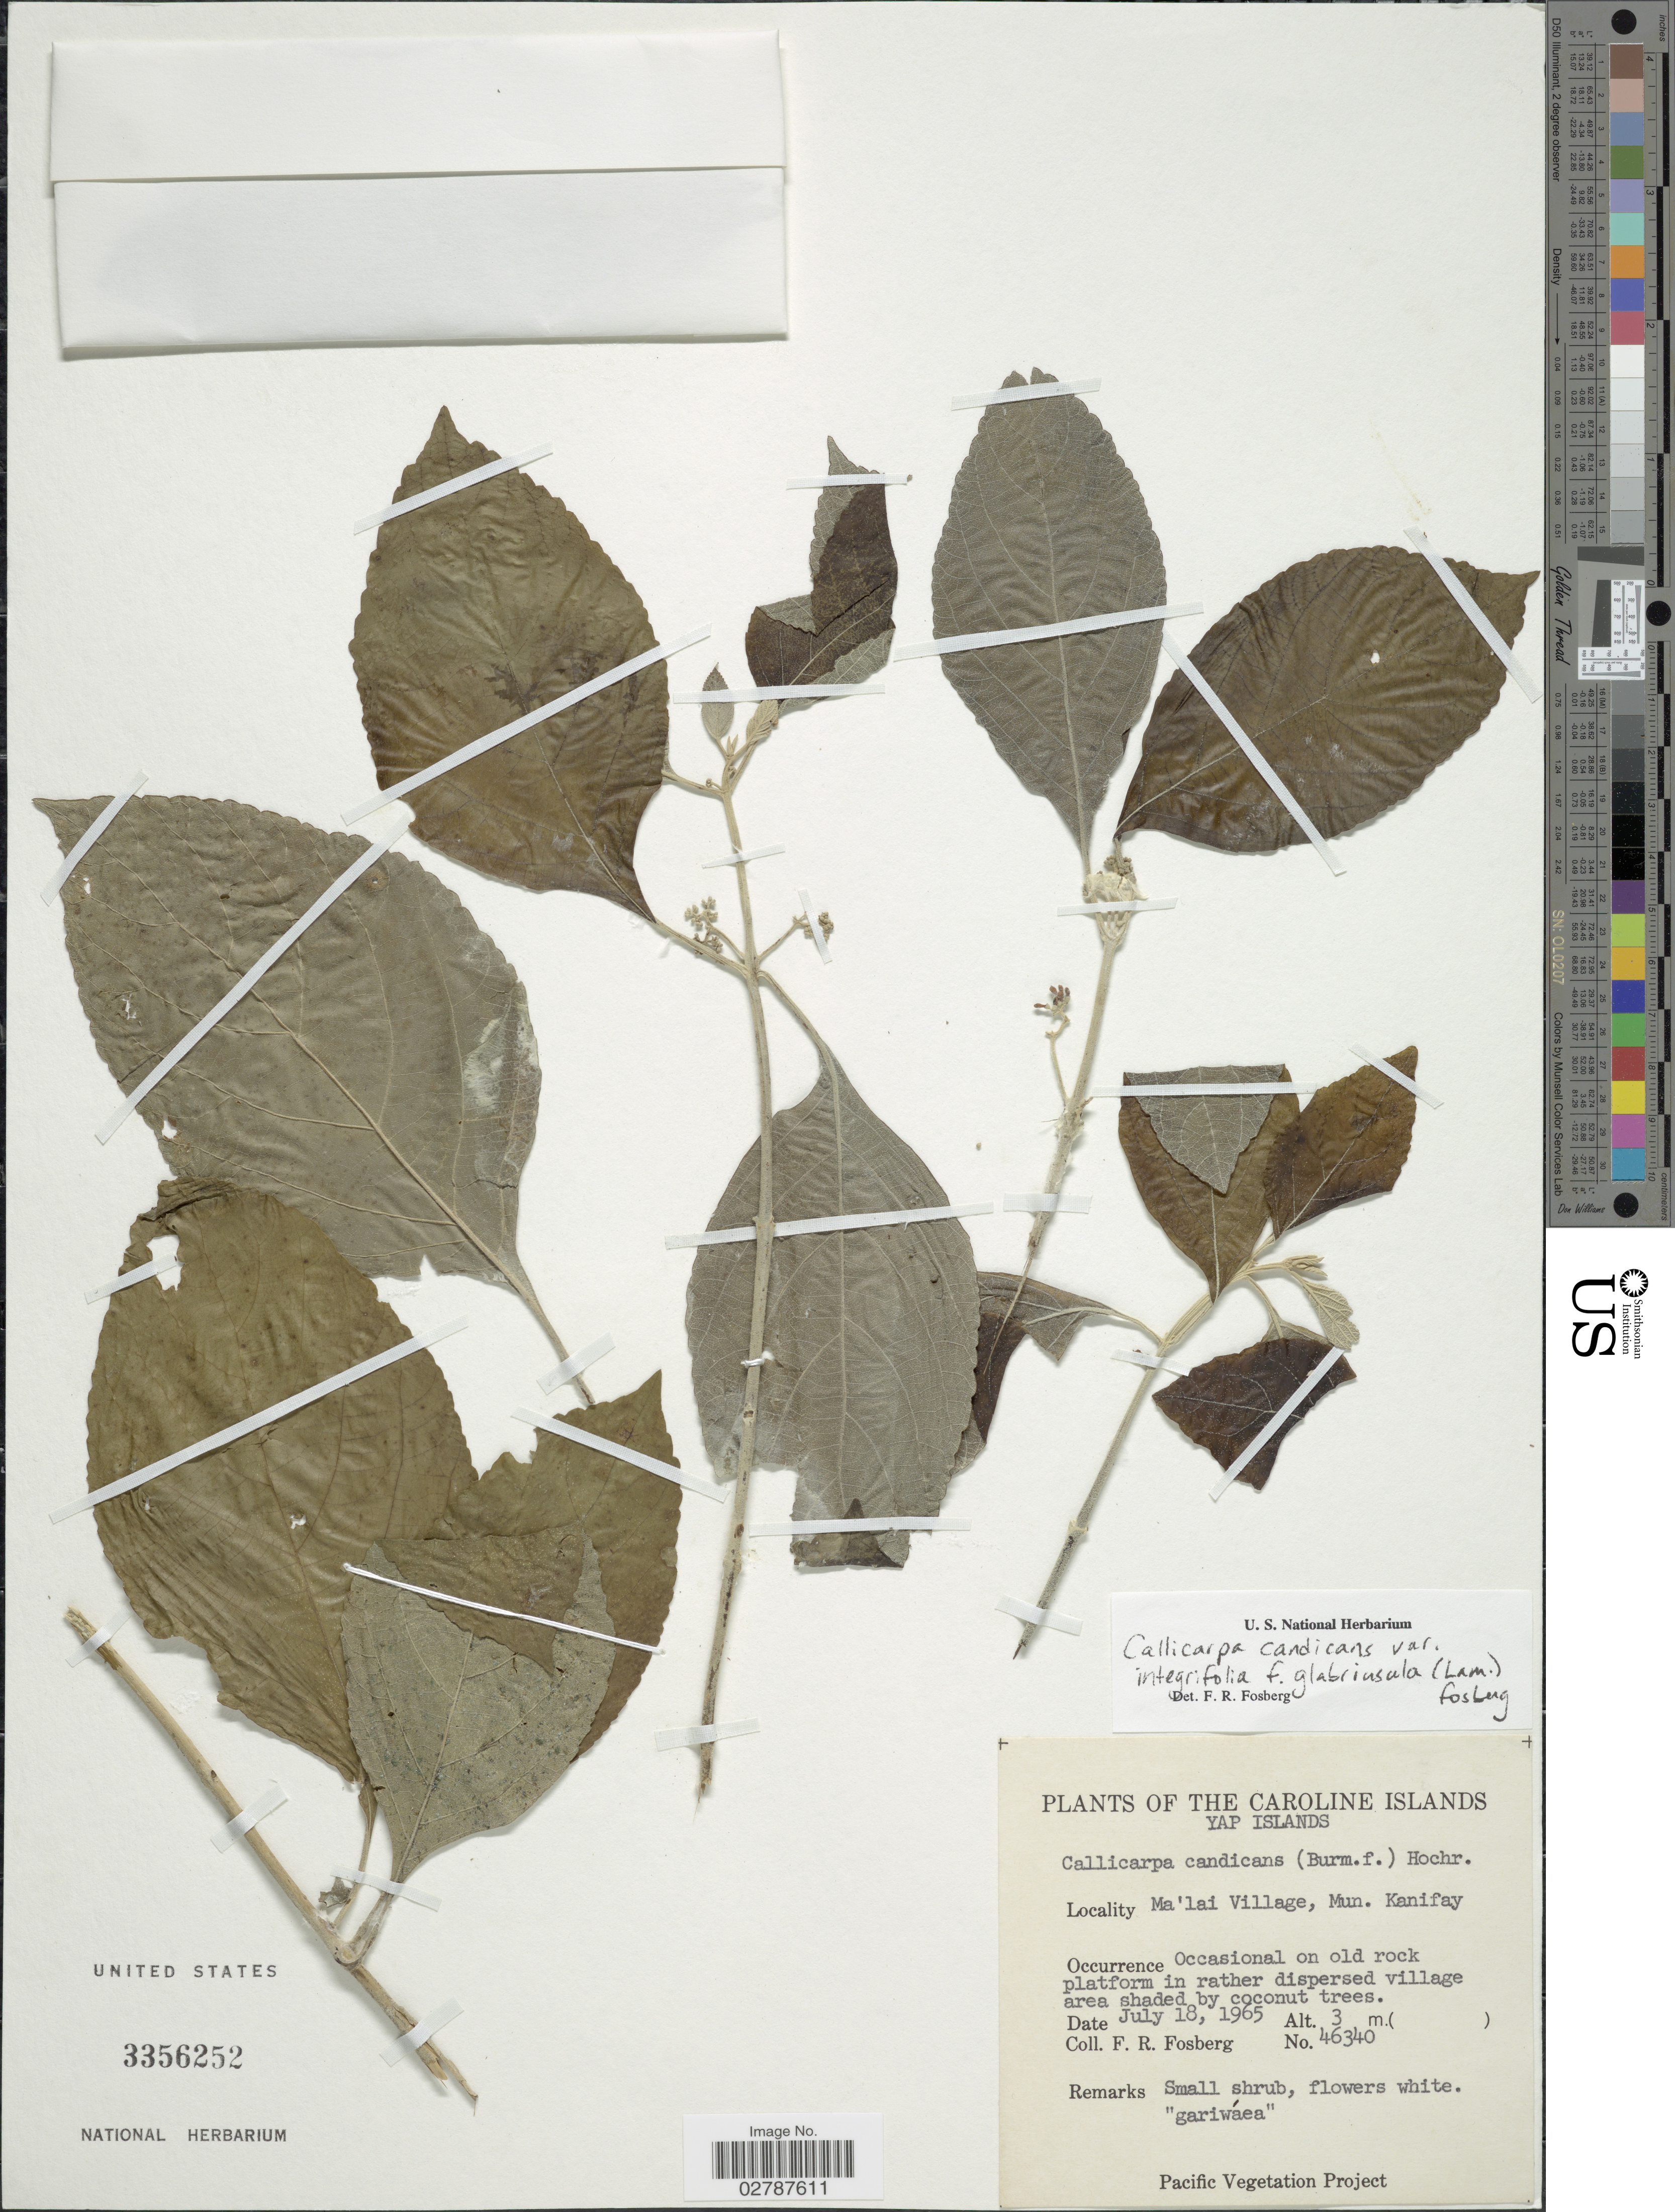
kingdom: Plantae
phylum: Tracheophyta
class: Magnoliopsida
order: Lamiales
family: Lamiaceae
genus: Callicarpa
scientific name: Callicarpa candicans var. integrifolia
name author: (Lam.) Fosberg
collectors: F. R. Fosberg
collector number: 46340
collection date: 1965-07-18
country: Micronesia, Federated States of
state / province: Yap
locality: The Caroline Islands. Yap Islands. Ma'lai Village, Mun. Kanifay.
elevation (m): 3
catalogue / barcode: US 3356252